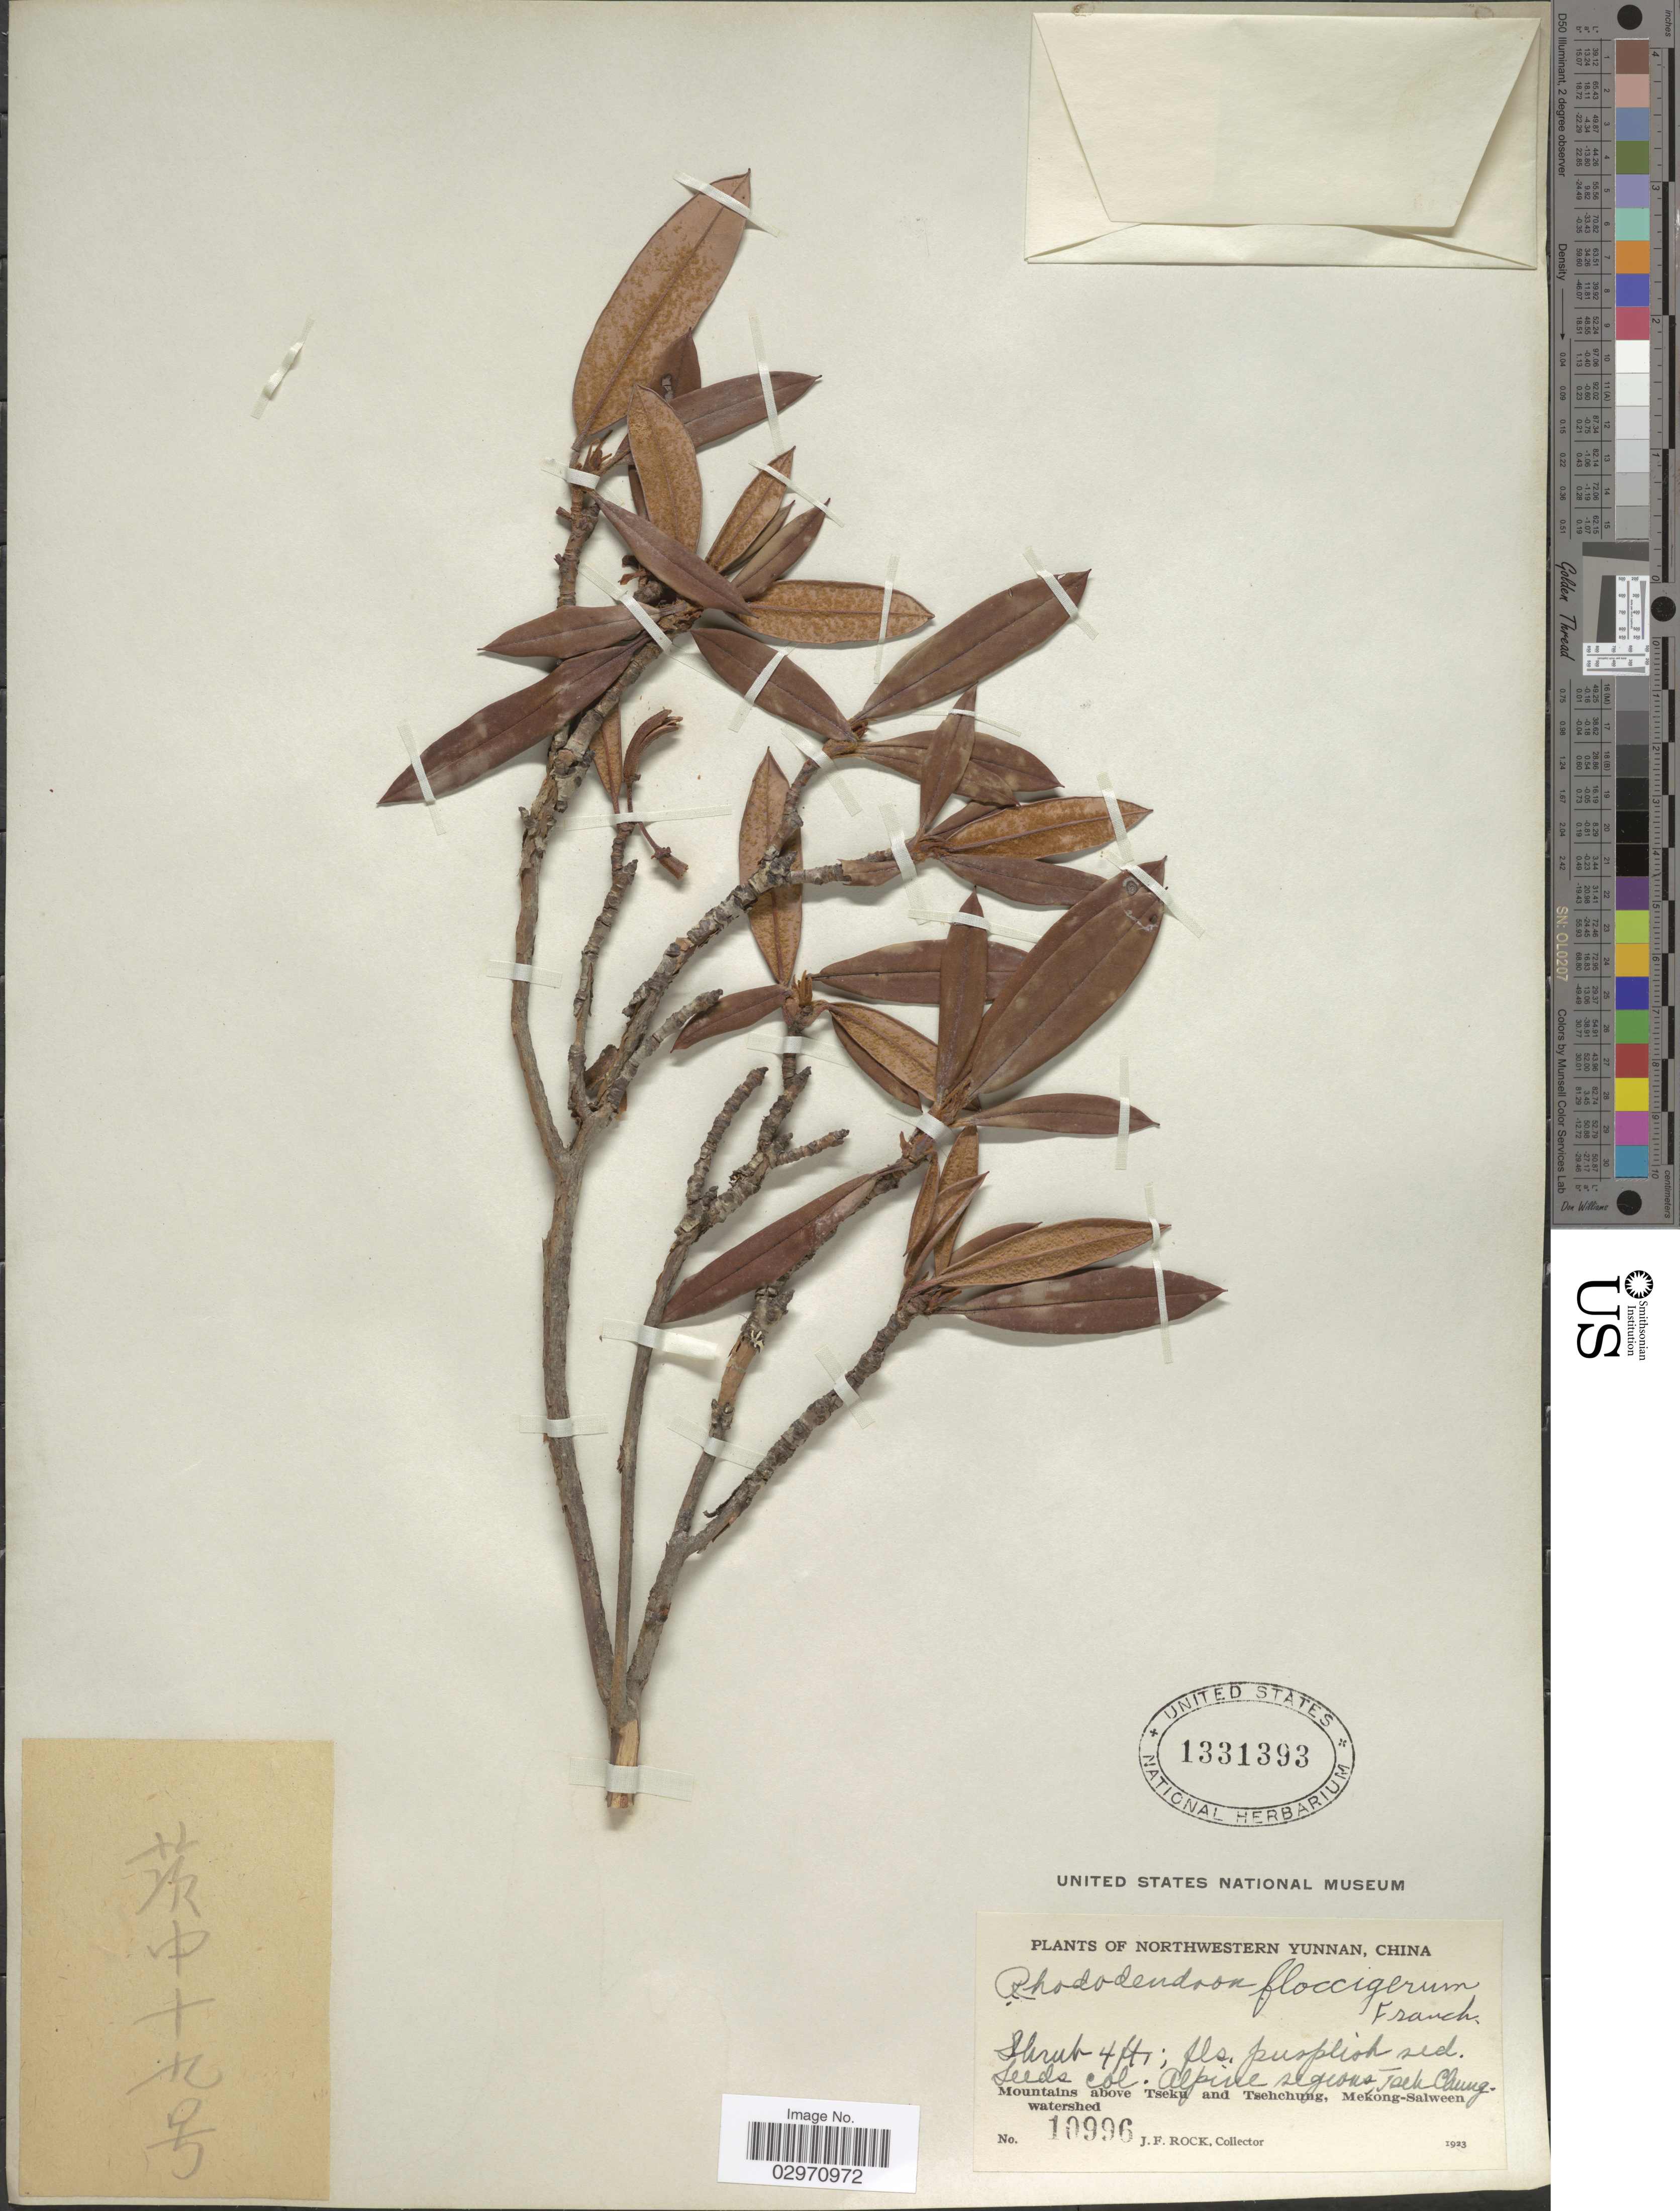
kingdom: Plantae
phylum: Tracheophyta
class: Magnoliopsida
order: Ericales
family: Ericaceae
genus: Rhododendron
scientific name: Rhododendron floccigerum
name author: Franch.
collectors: J. Rock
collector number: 10996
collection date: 1923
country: China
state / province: Yunnan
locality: Mountains above Tseku and Tsehchung, Mekong-Salween watershed. Alpine regions, Tseh Chung.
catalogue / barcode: US 1331393